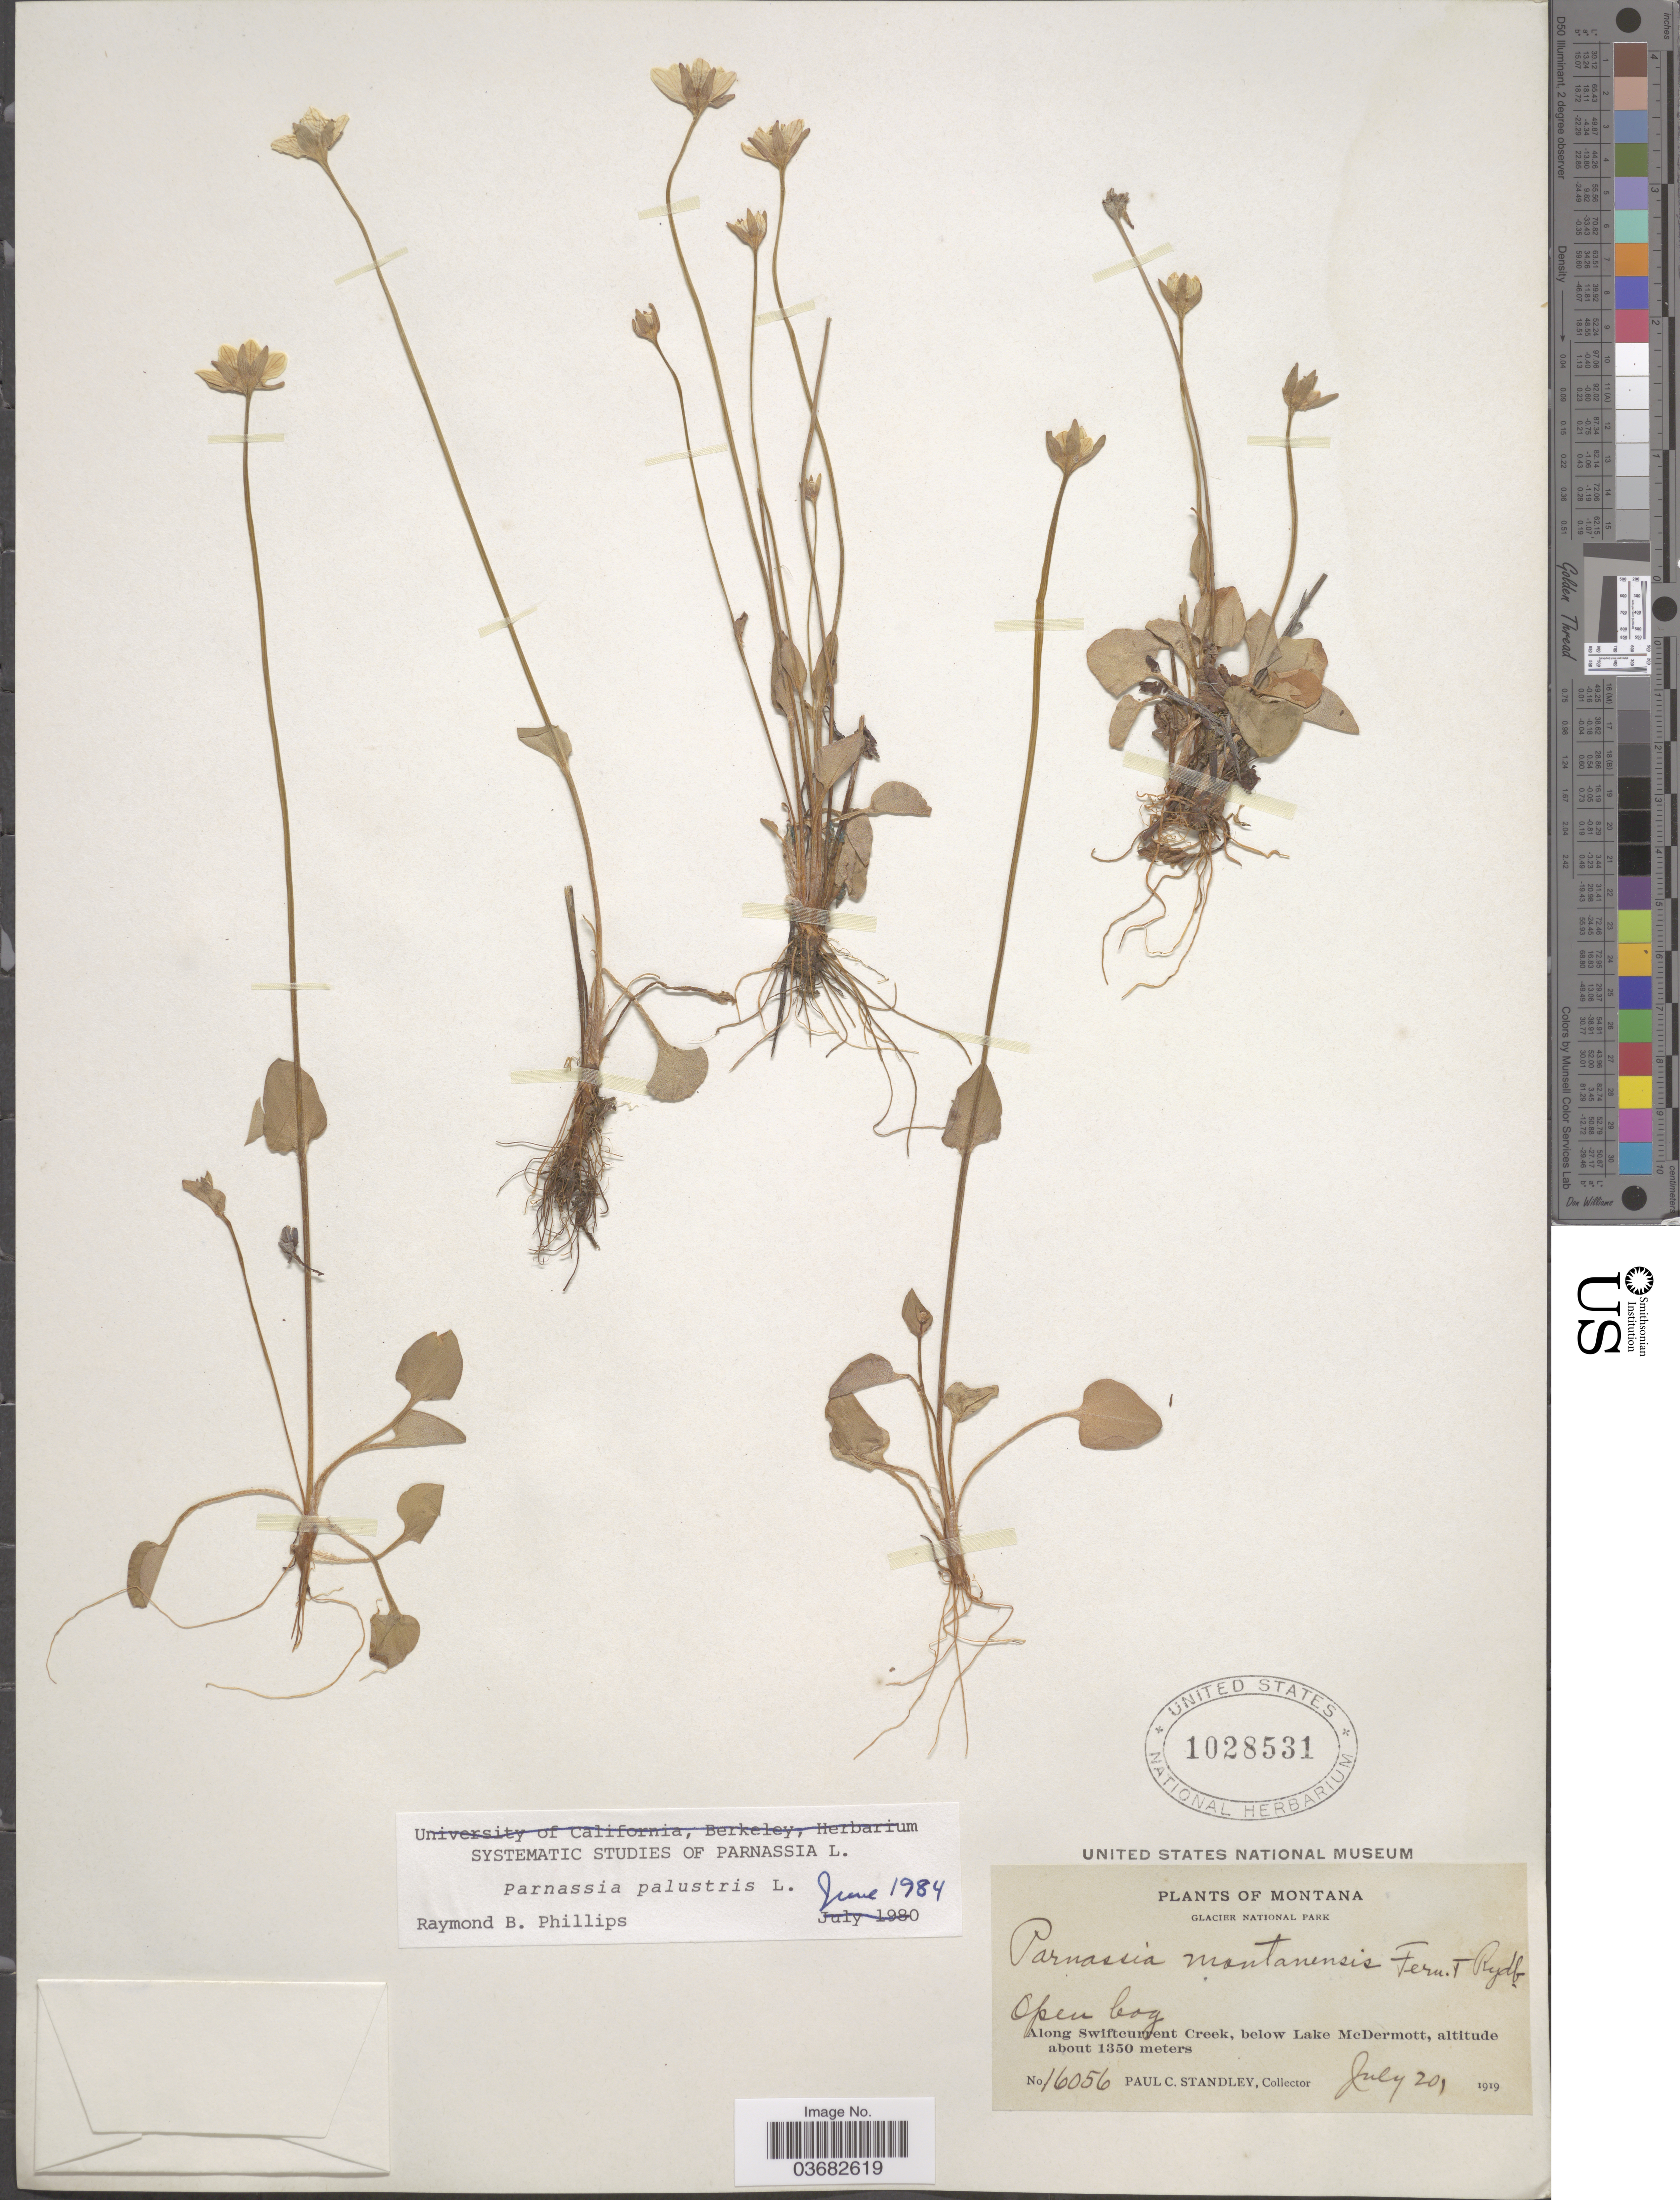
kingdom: Plantae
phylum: Tracheophyta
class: Magnoliopsida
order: Celastrales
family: Parnassiaceae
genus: Parnassia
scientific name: Parnassia palustris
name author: L.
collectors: P. C. Standley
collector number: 16056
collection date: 1919-07-20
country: United States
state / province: Montana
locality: Glacier National Park. Open bog. Along Swiftcurrent Creek, below Lake McDermott.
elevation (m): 1350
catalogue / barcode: US 1028531